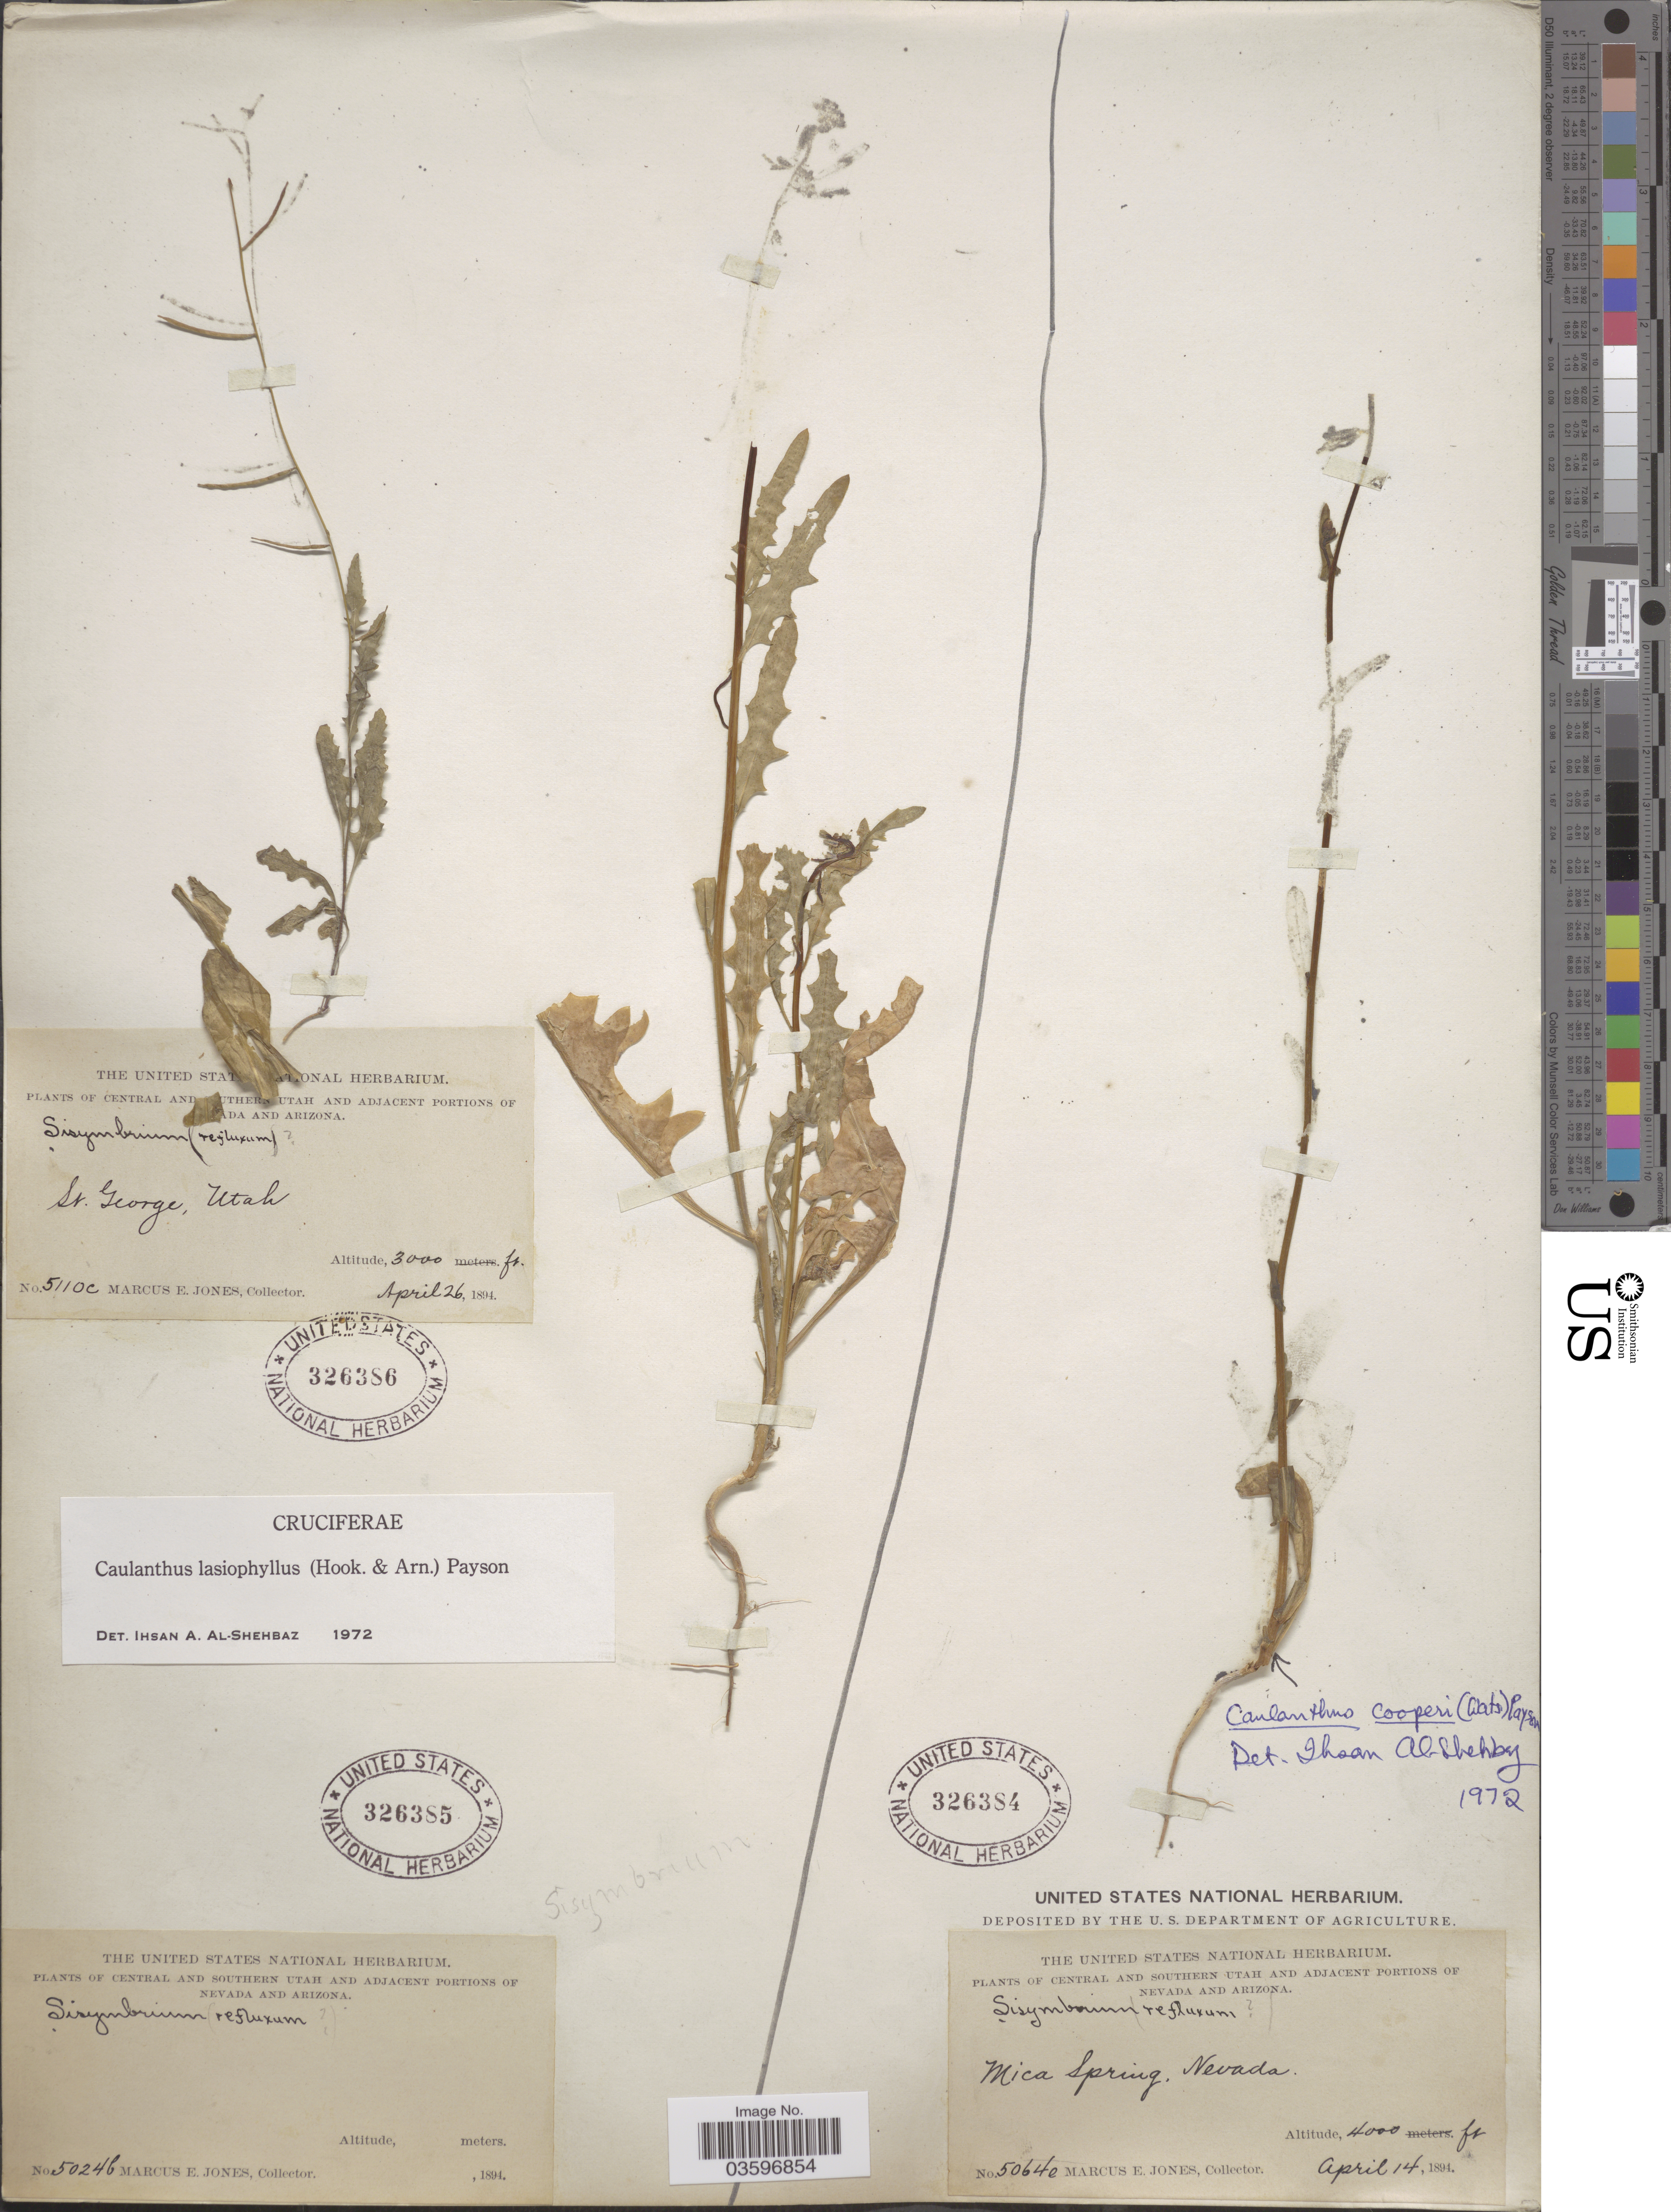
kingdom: Plantae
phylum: Tracheophyta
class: Magnoliopsida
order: Brassicales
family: Brassicaceae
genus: Caulanthus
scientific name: Caulanthus cooperi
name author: (S. Watson) Payson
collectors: M. E. Jones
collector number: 5024b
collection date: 1894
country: United States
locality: Central and Southern Utah and adjacent portions of Nevada and Arizona.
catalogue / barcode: US 326385-2